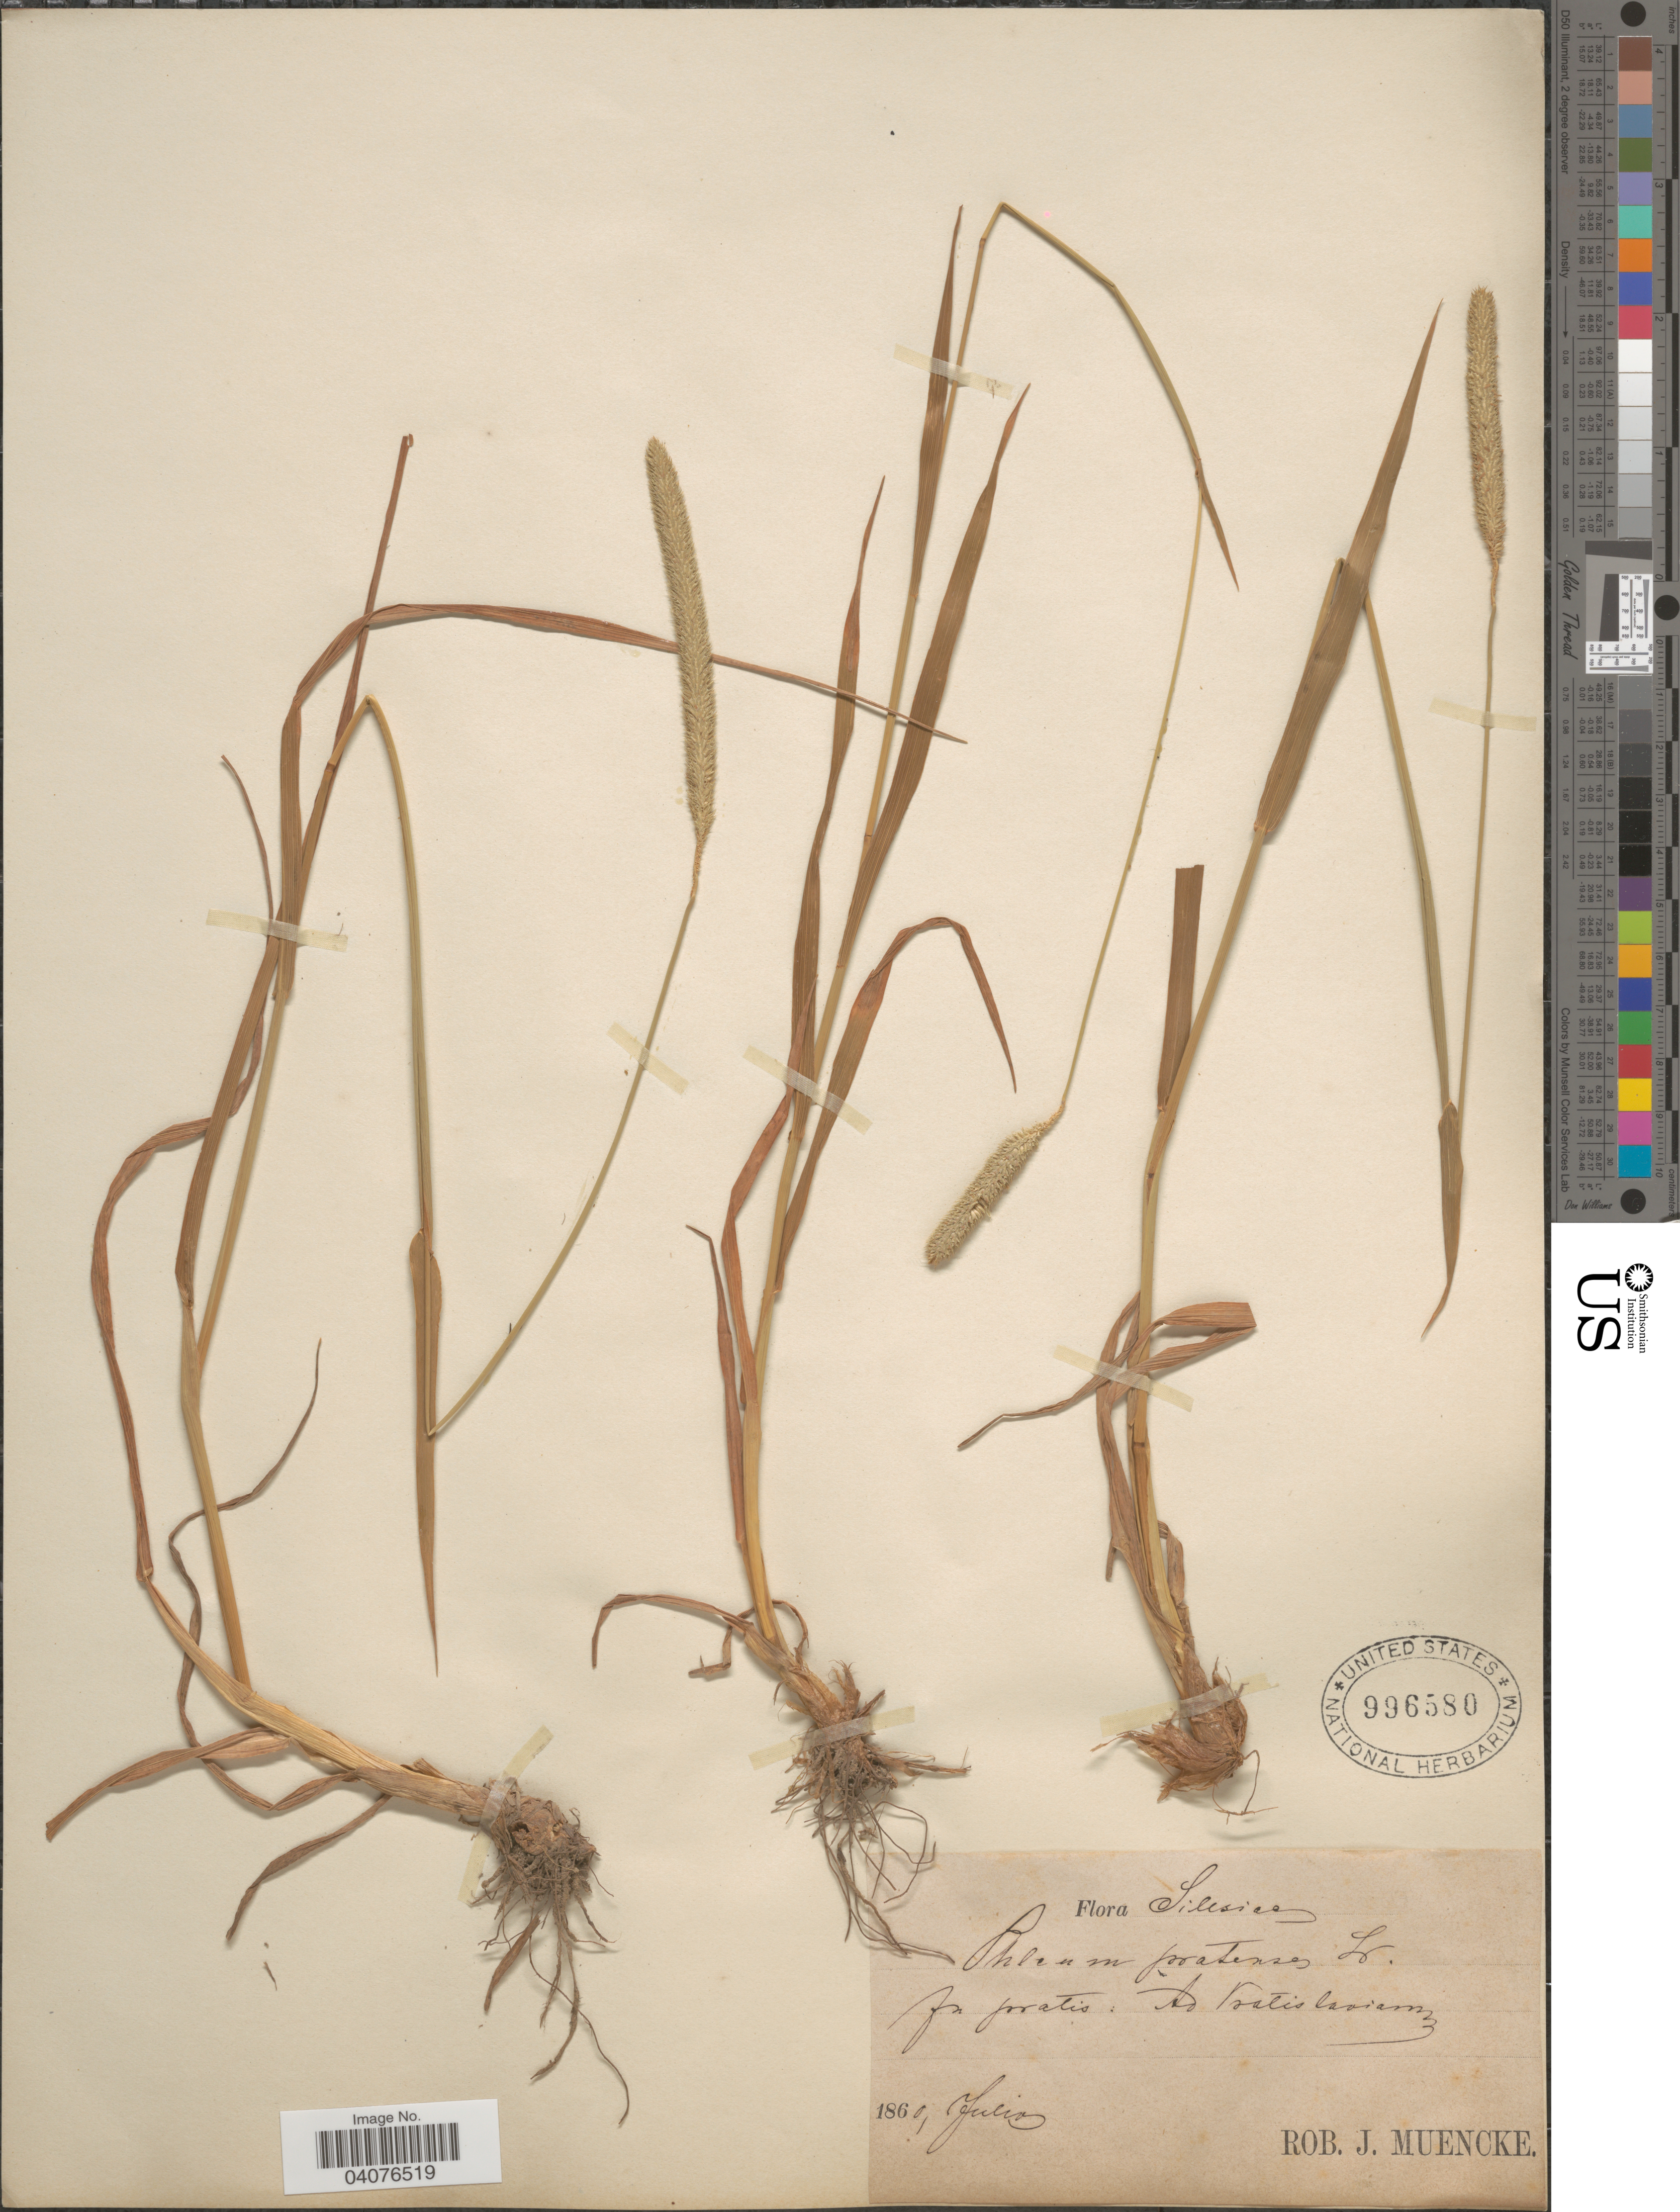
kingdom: Plantae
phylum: Tracheophyta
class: Liliopsida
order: Poales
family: Poaceae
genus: Phleum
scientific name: Phleum pratense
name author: L.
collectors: R. Muencke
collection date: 1860-07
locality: Silesiae. In pratis: ad Isatis laviam.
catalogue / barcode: US 996580